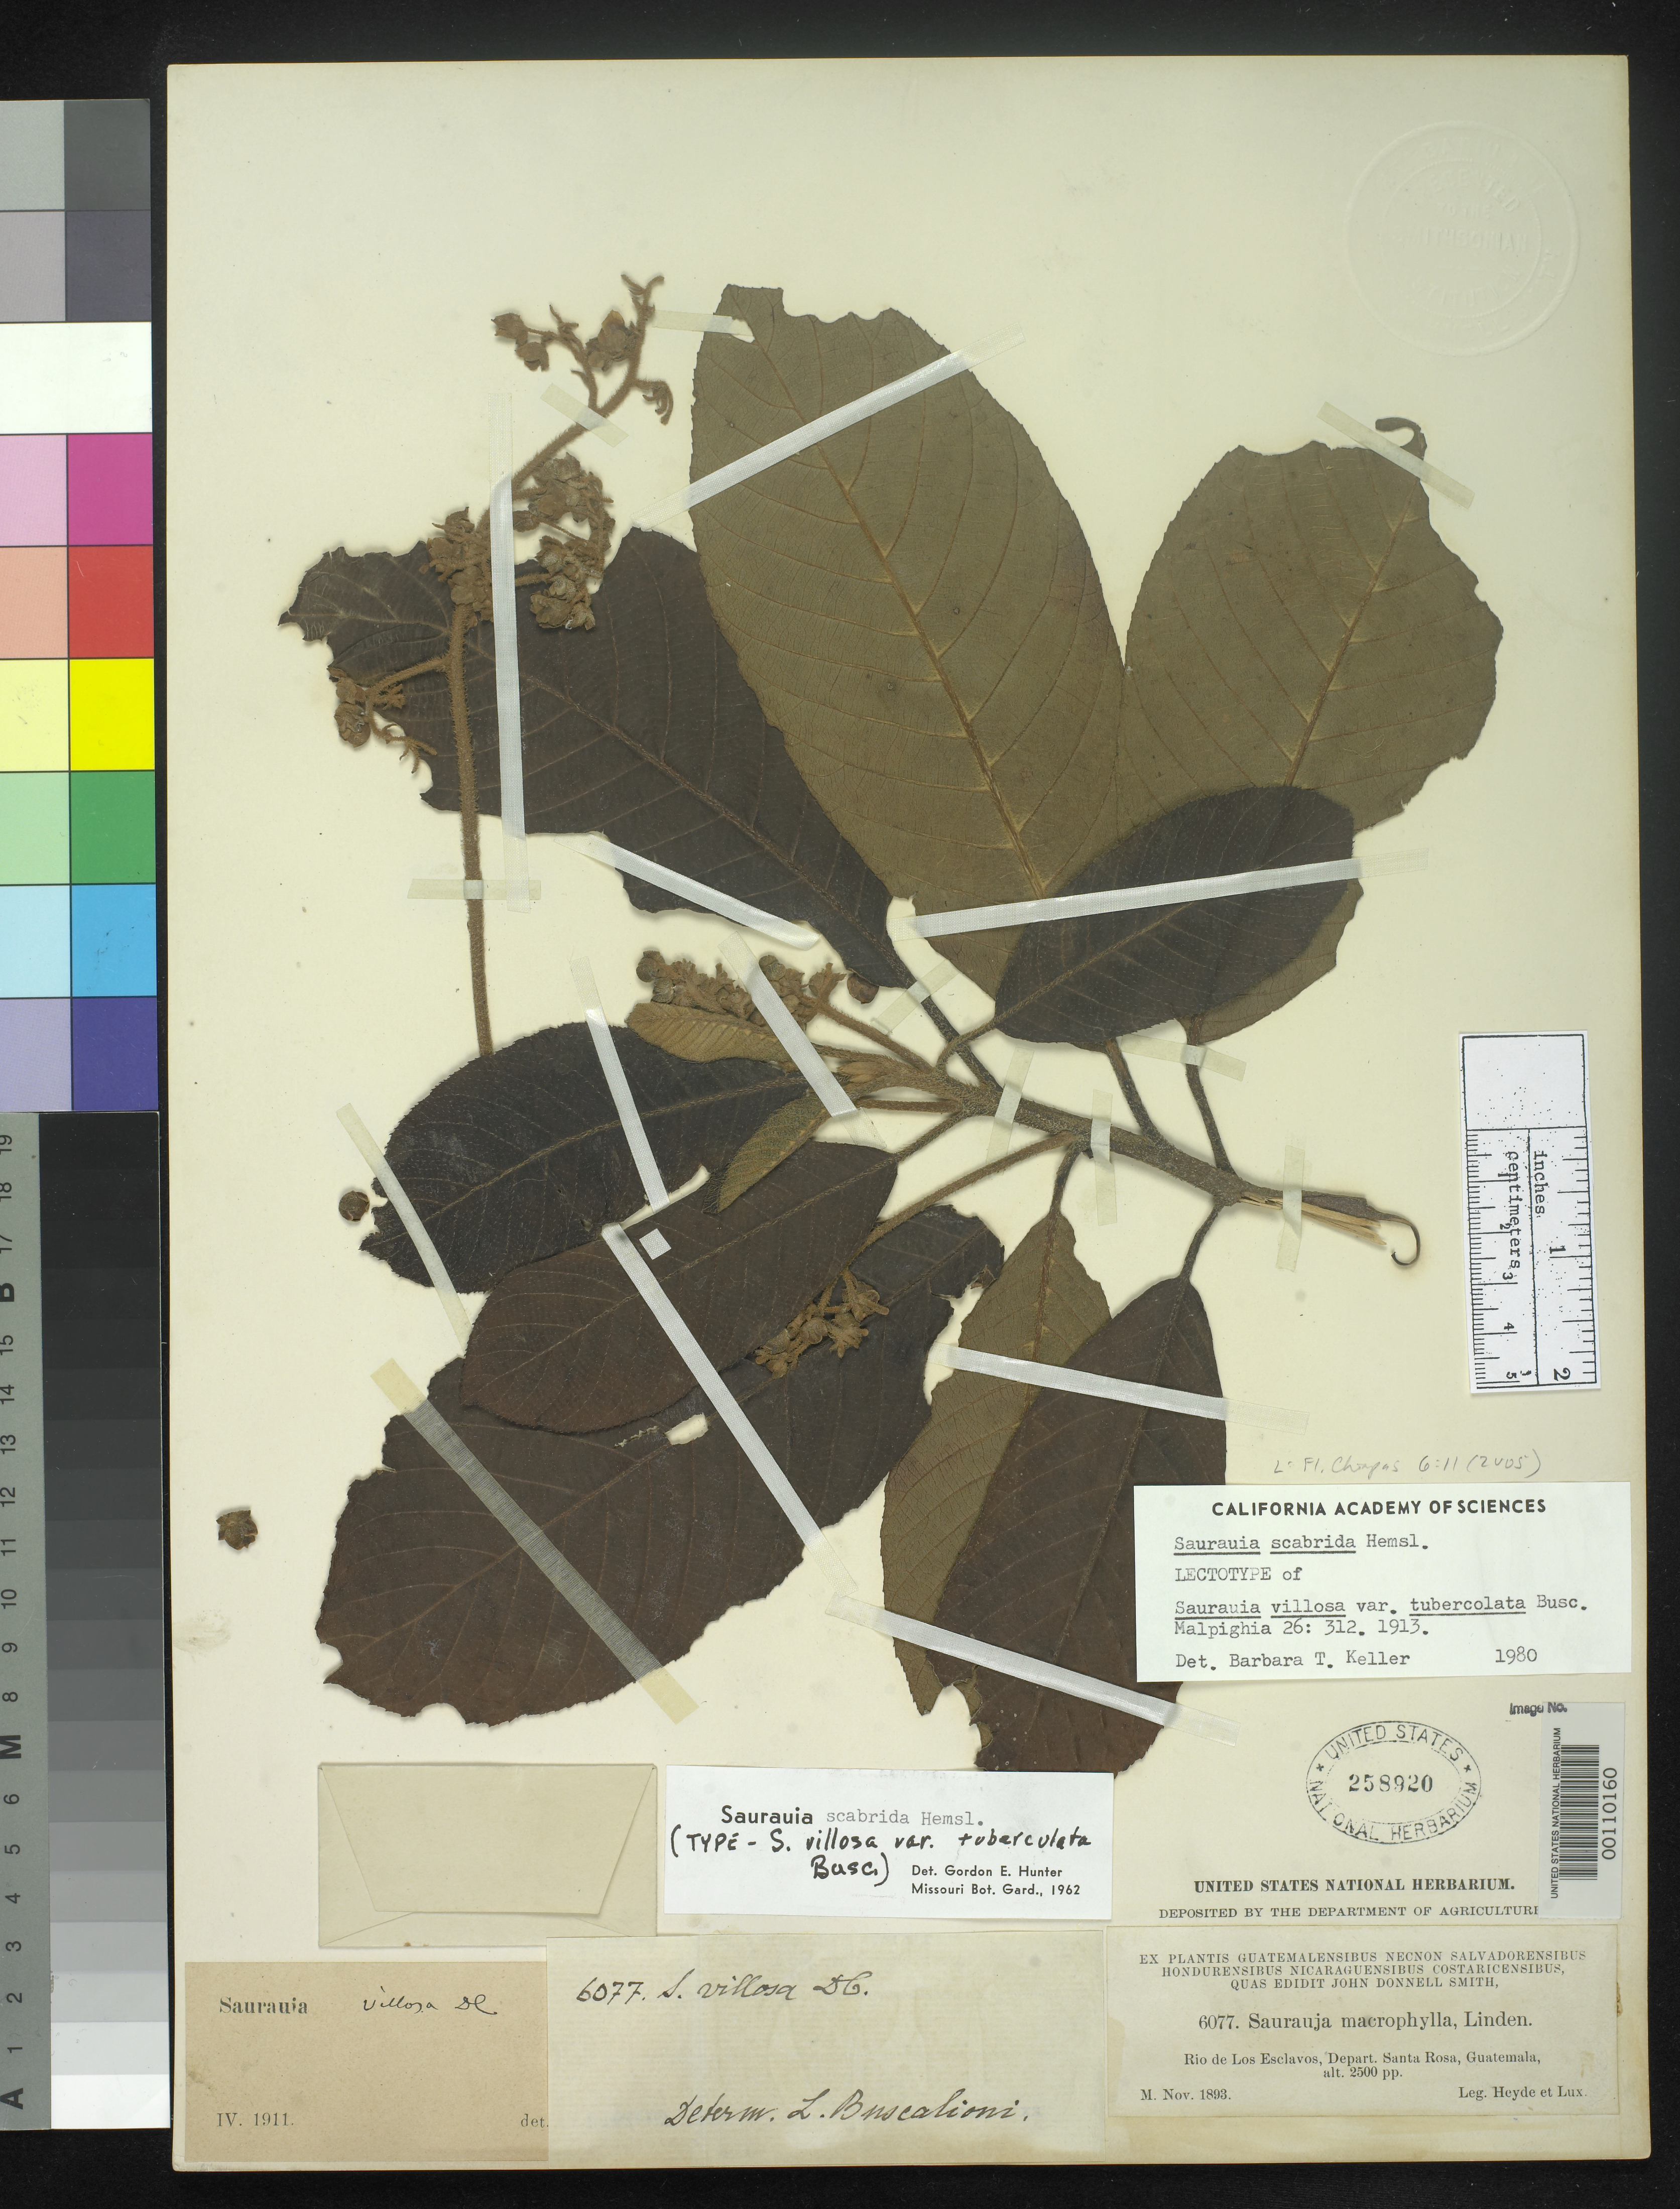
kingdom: Plantae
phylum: Tracheophyta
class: Magnoliopsida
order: Ericales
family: Actinidiaceae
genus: Saurauia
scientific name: Saurauia villosa var. tubercolata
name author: Buscal.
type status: Lectotype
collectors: E. T. Heyde & E. Lux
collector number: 6077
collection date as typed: Nov 1893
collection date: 1893-11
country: Guatemala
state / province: Santa Rosa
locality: Rio de Los Esclavos, Depart. Santa Rosa, Guatemala.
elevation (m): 762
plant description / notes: Further described in Malphighia in 26:132. 1913.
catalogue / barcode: US 258920